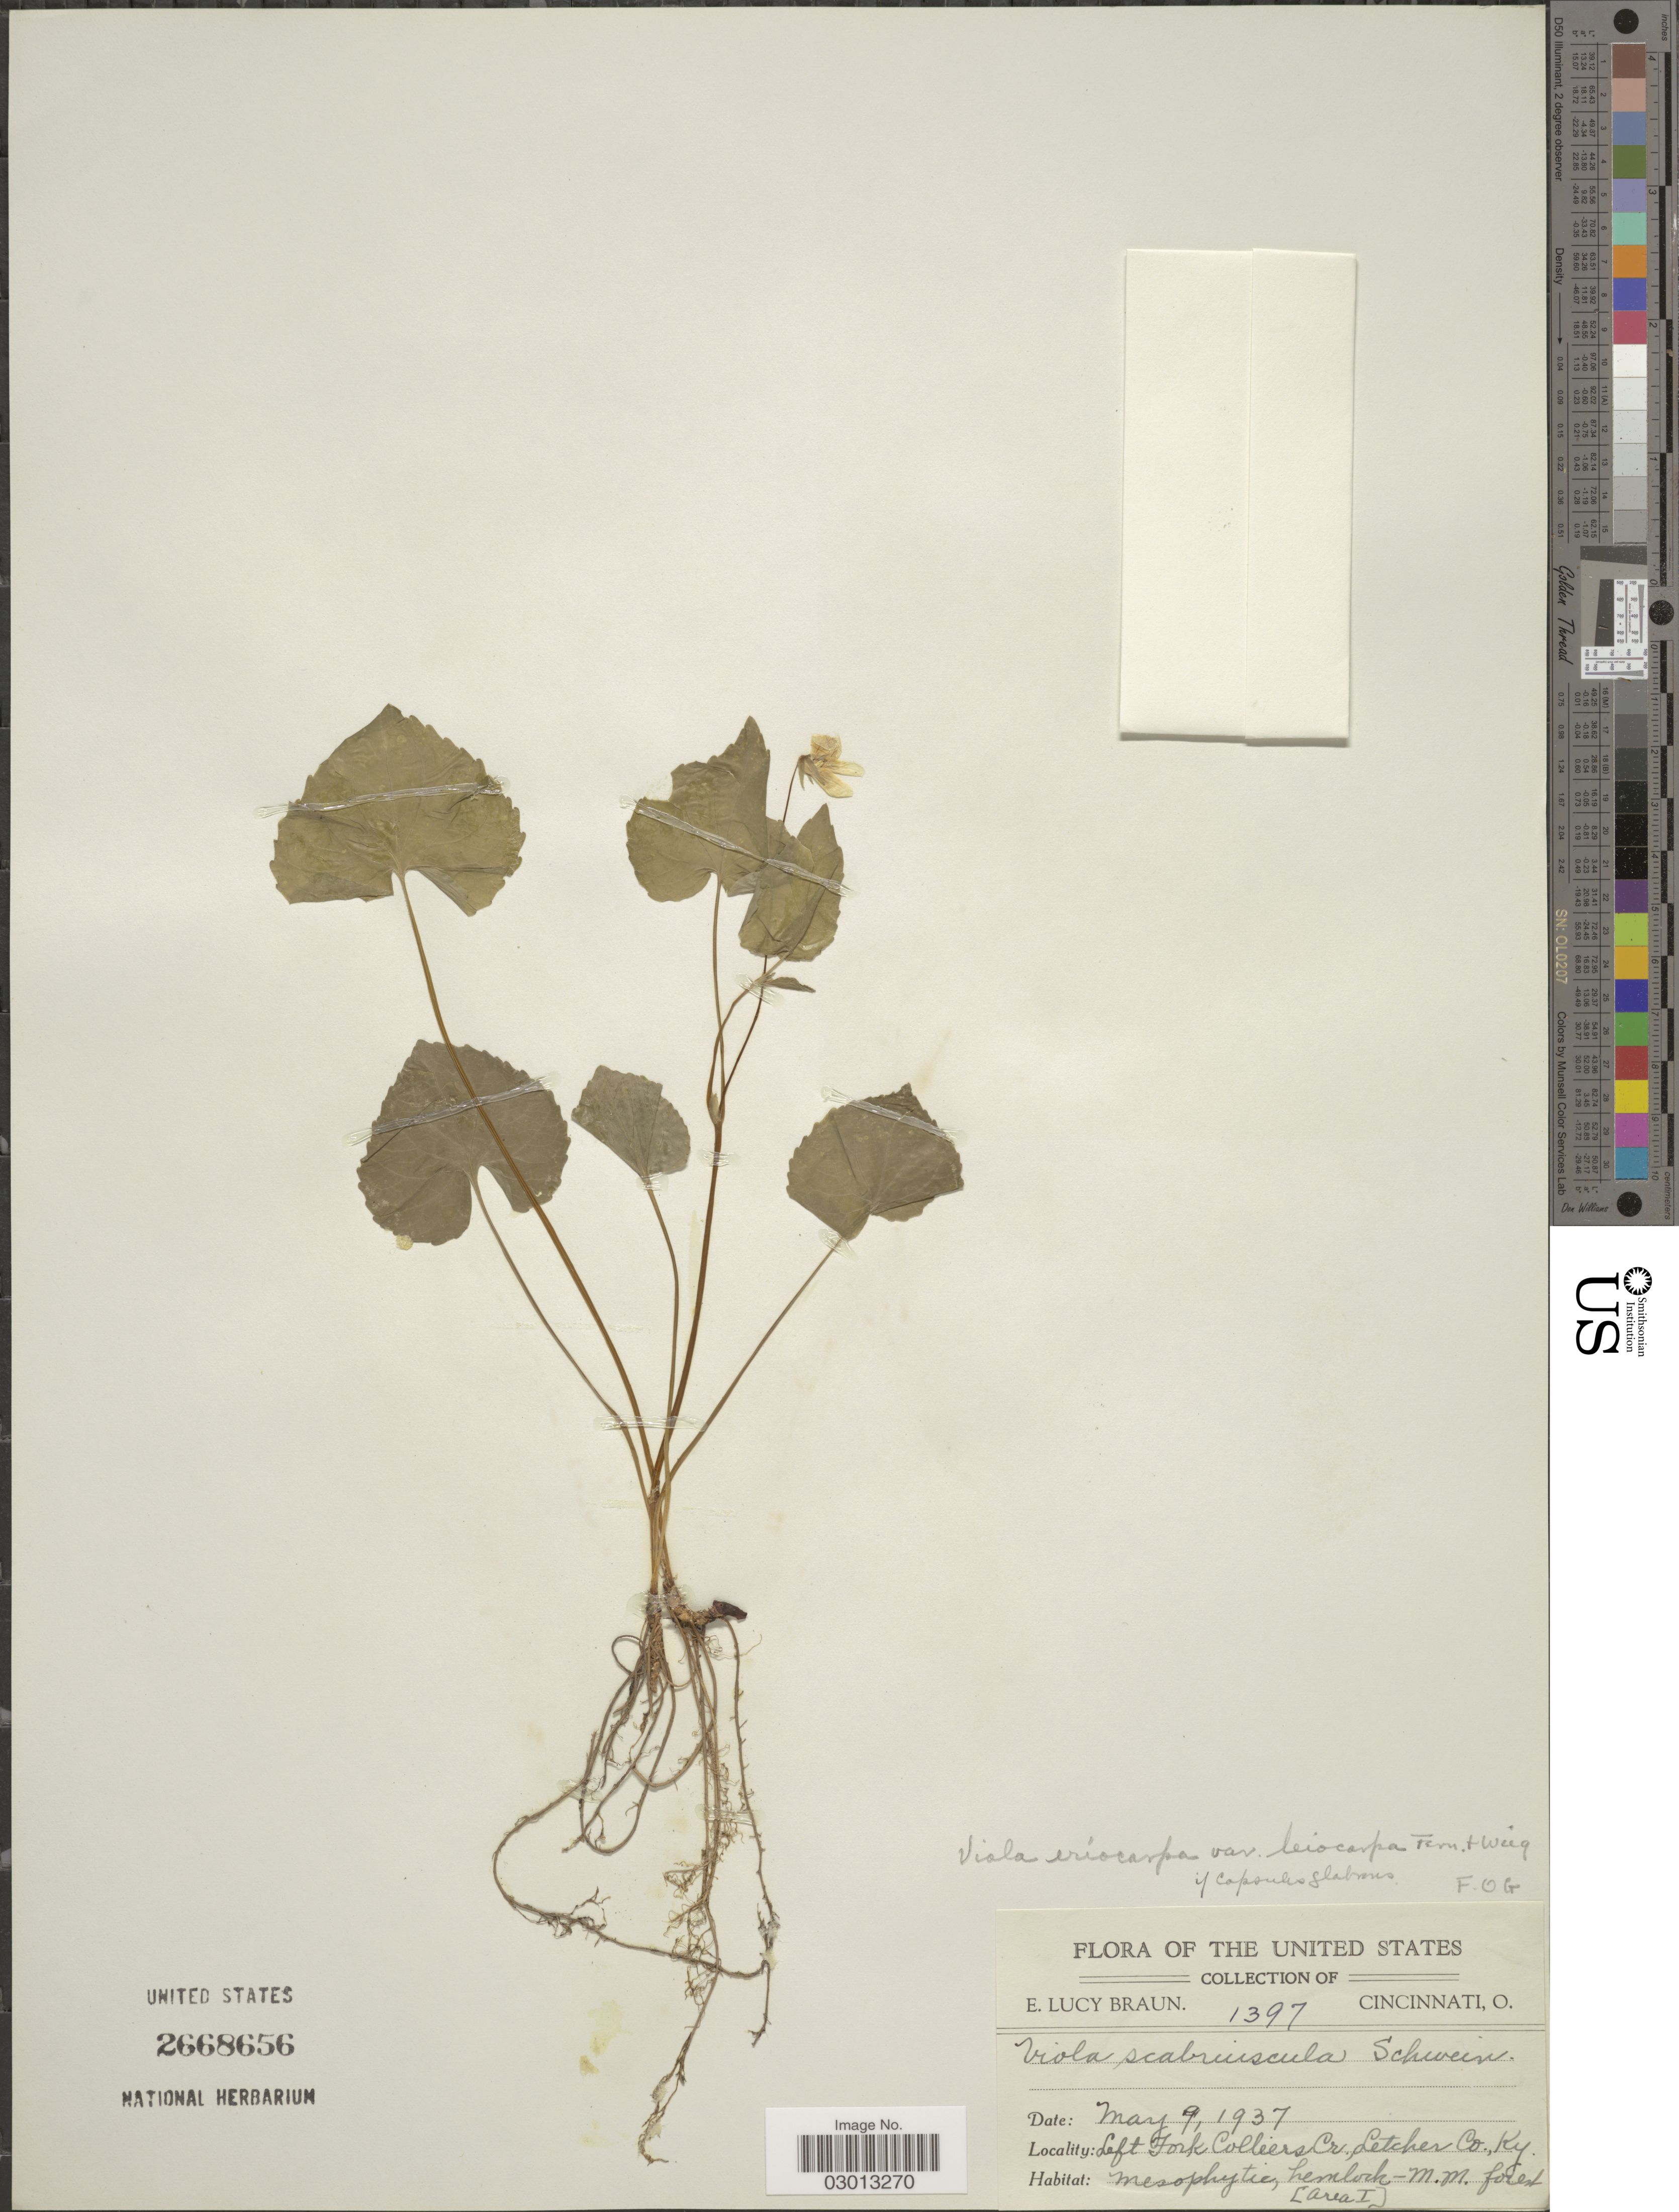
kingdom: Plantae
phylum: Tracheophyta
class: Magnoliopsida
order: Malpighiales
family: Violaceae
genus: Viola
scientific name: Viola pensylvanica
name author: Michx.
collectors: E. L. Braun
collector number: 1397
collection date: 1937-05-09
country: United States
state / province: Kentucky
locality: Left Fork Colliers Cr., Letcher Co.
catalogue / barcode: US 2668656